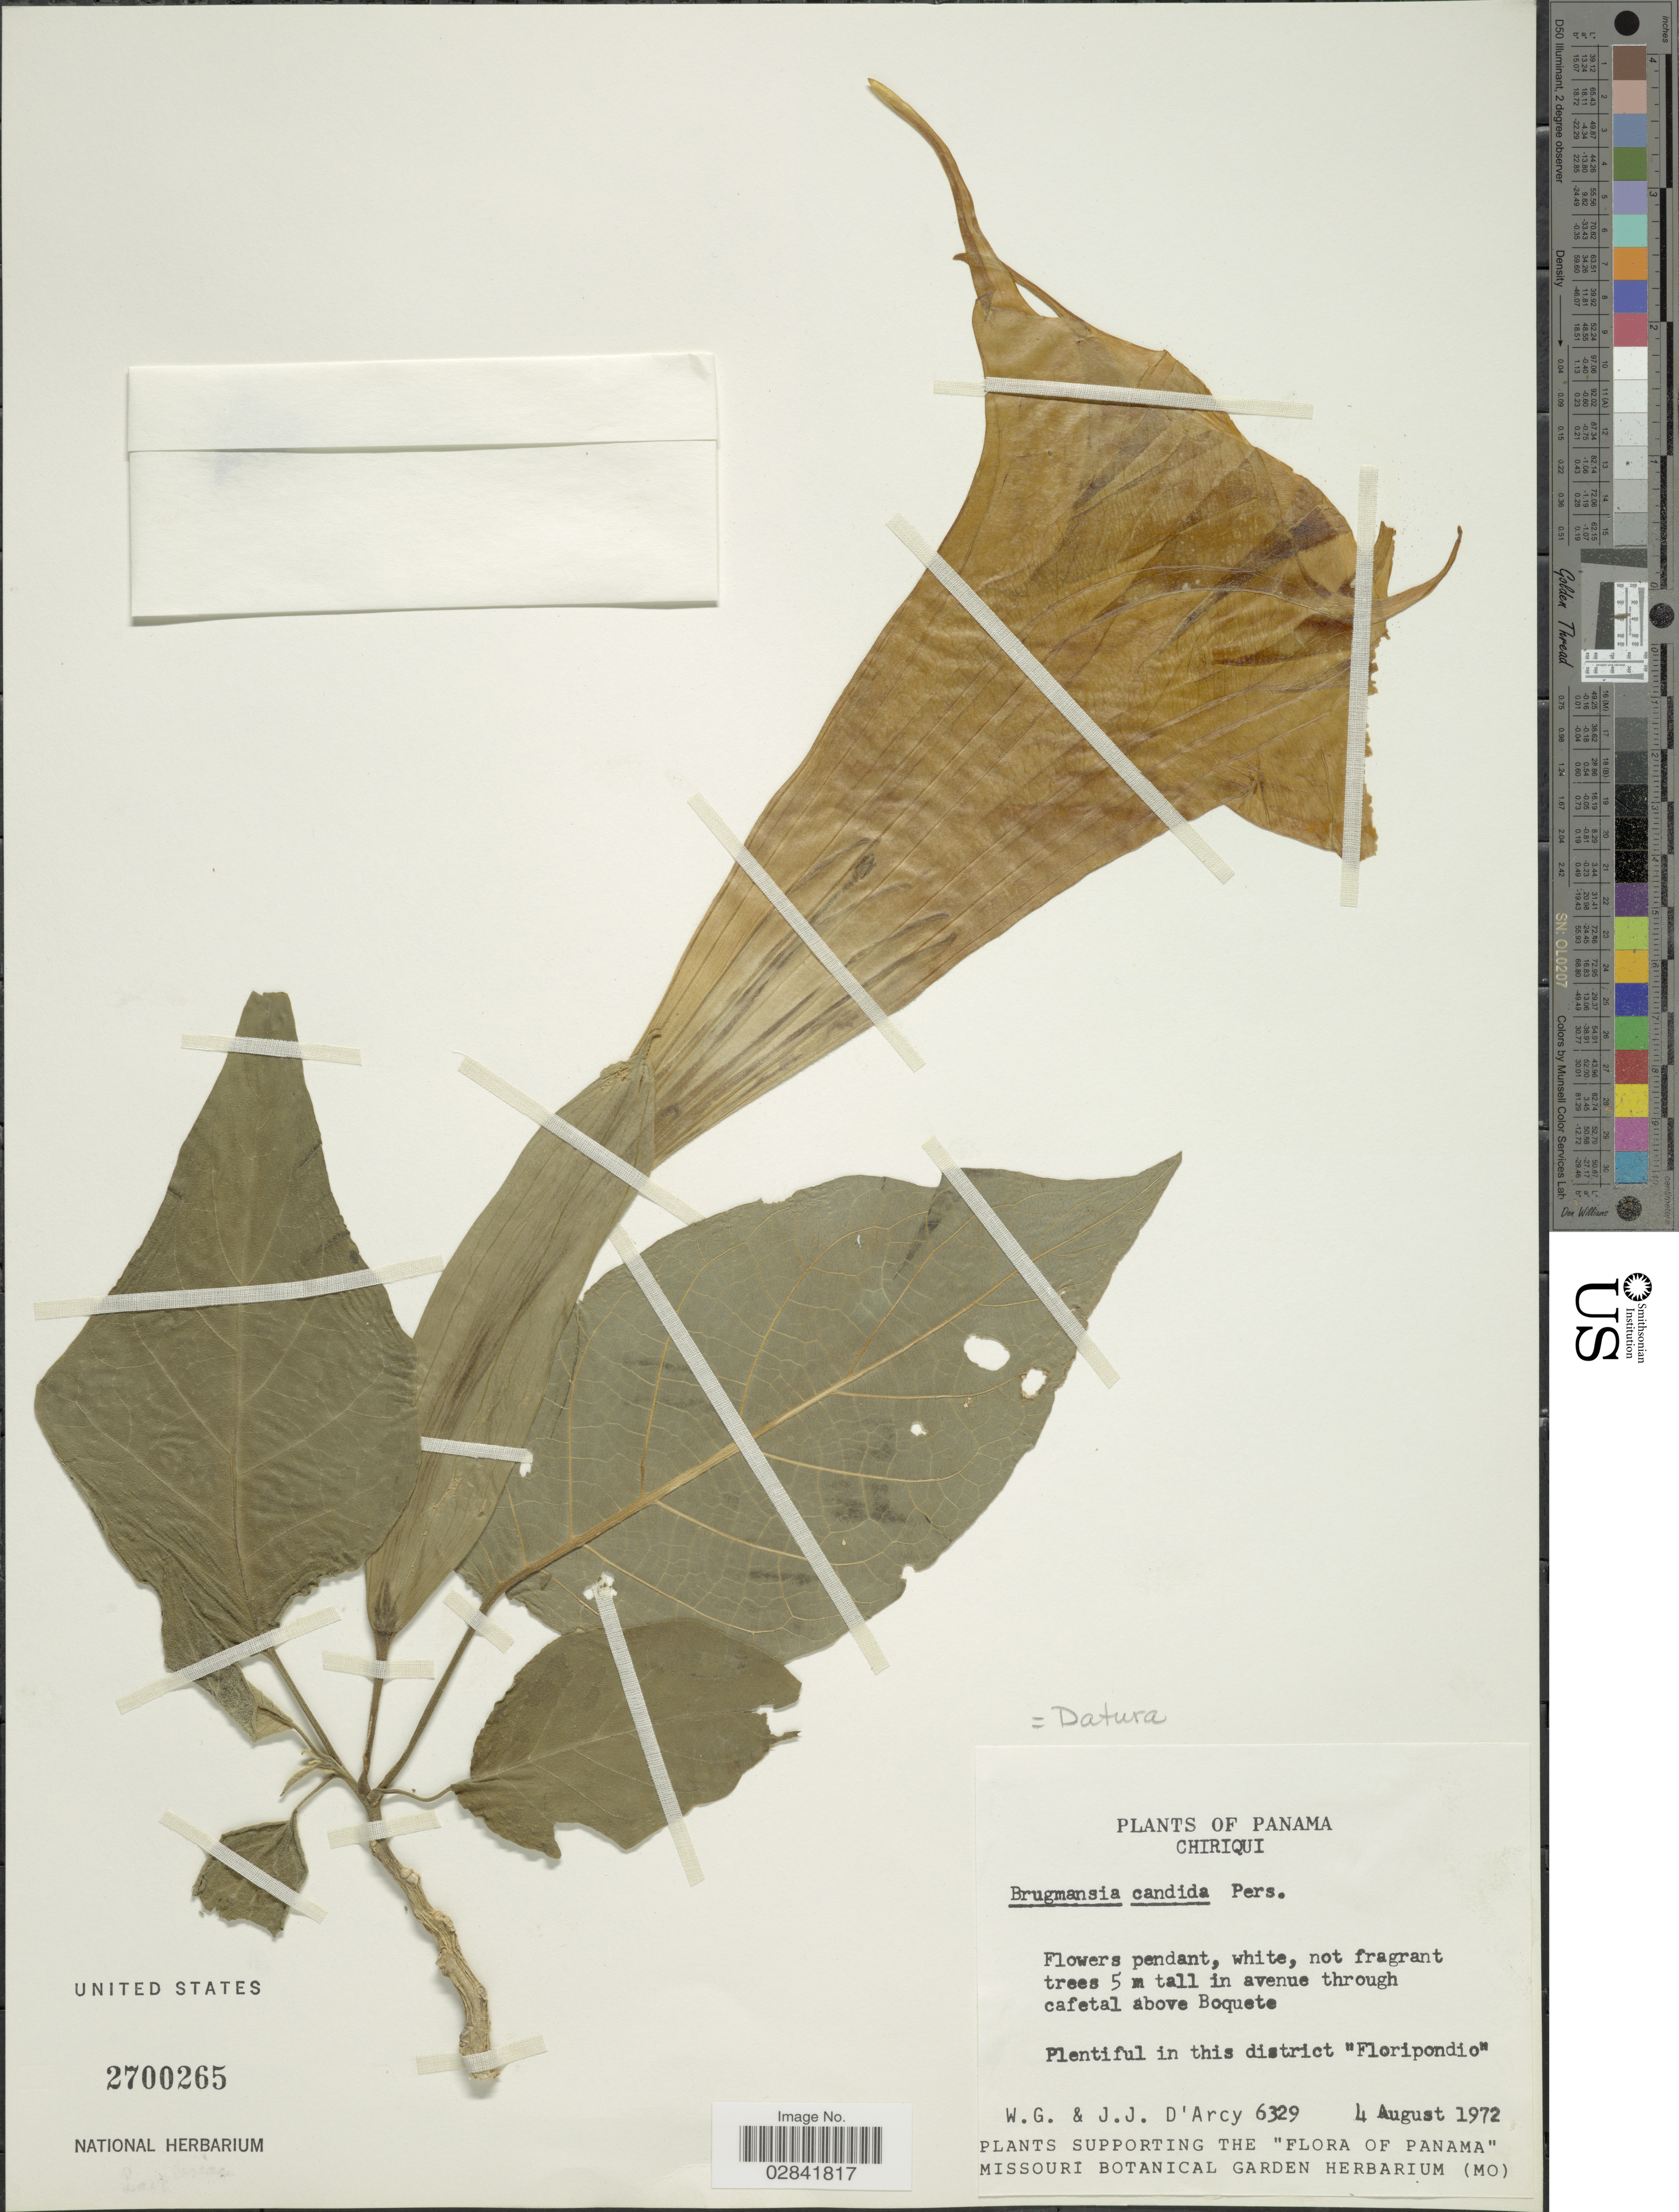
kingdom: Plantae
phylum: Tracheophyta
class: Magnoliopsida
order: Solanales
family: Solanaceae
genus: Brugmansia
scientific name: Brugmansia x candida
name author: Pers.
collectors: W. G. D'Arcy & J. J. D'Arcy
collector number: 6329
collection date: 1972-08-04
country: Panama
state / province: Chiriqui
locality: In avenue through cafetal above Boquete. In this district "Floripondio".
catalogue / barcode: US 2700265